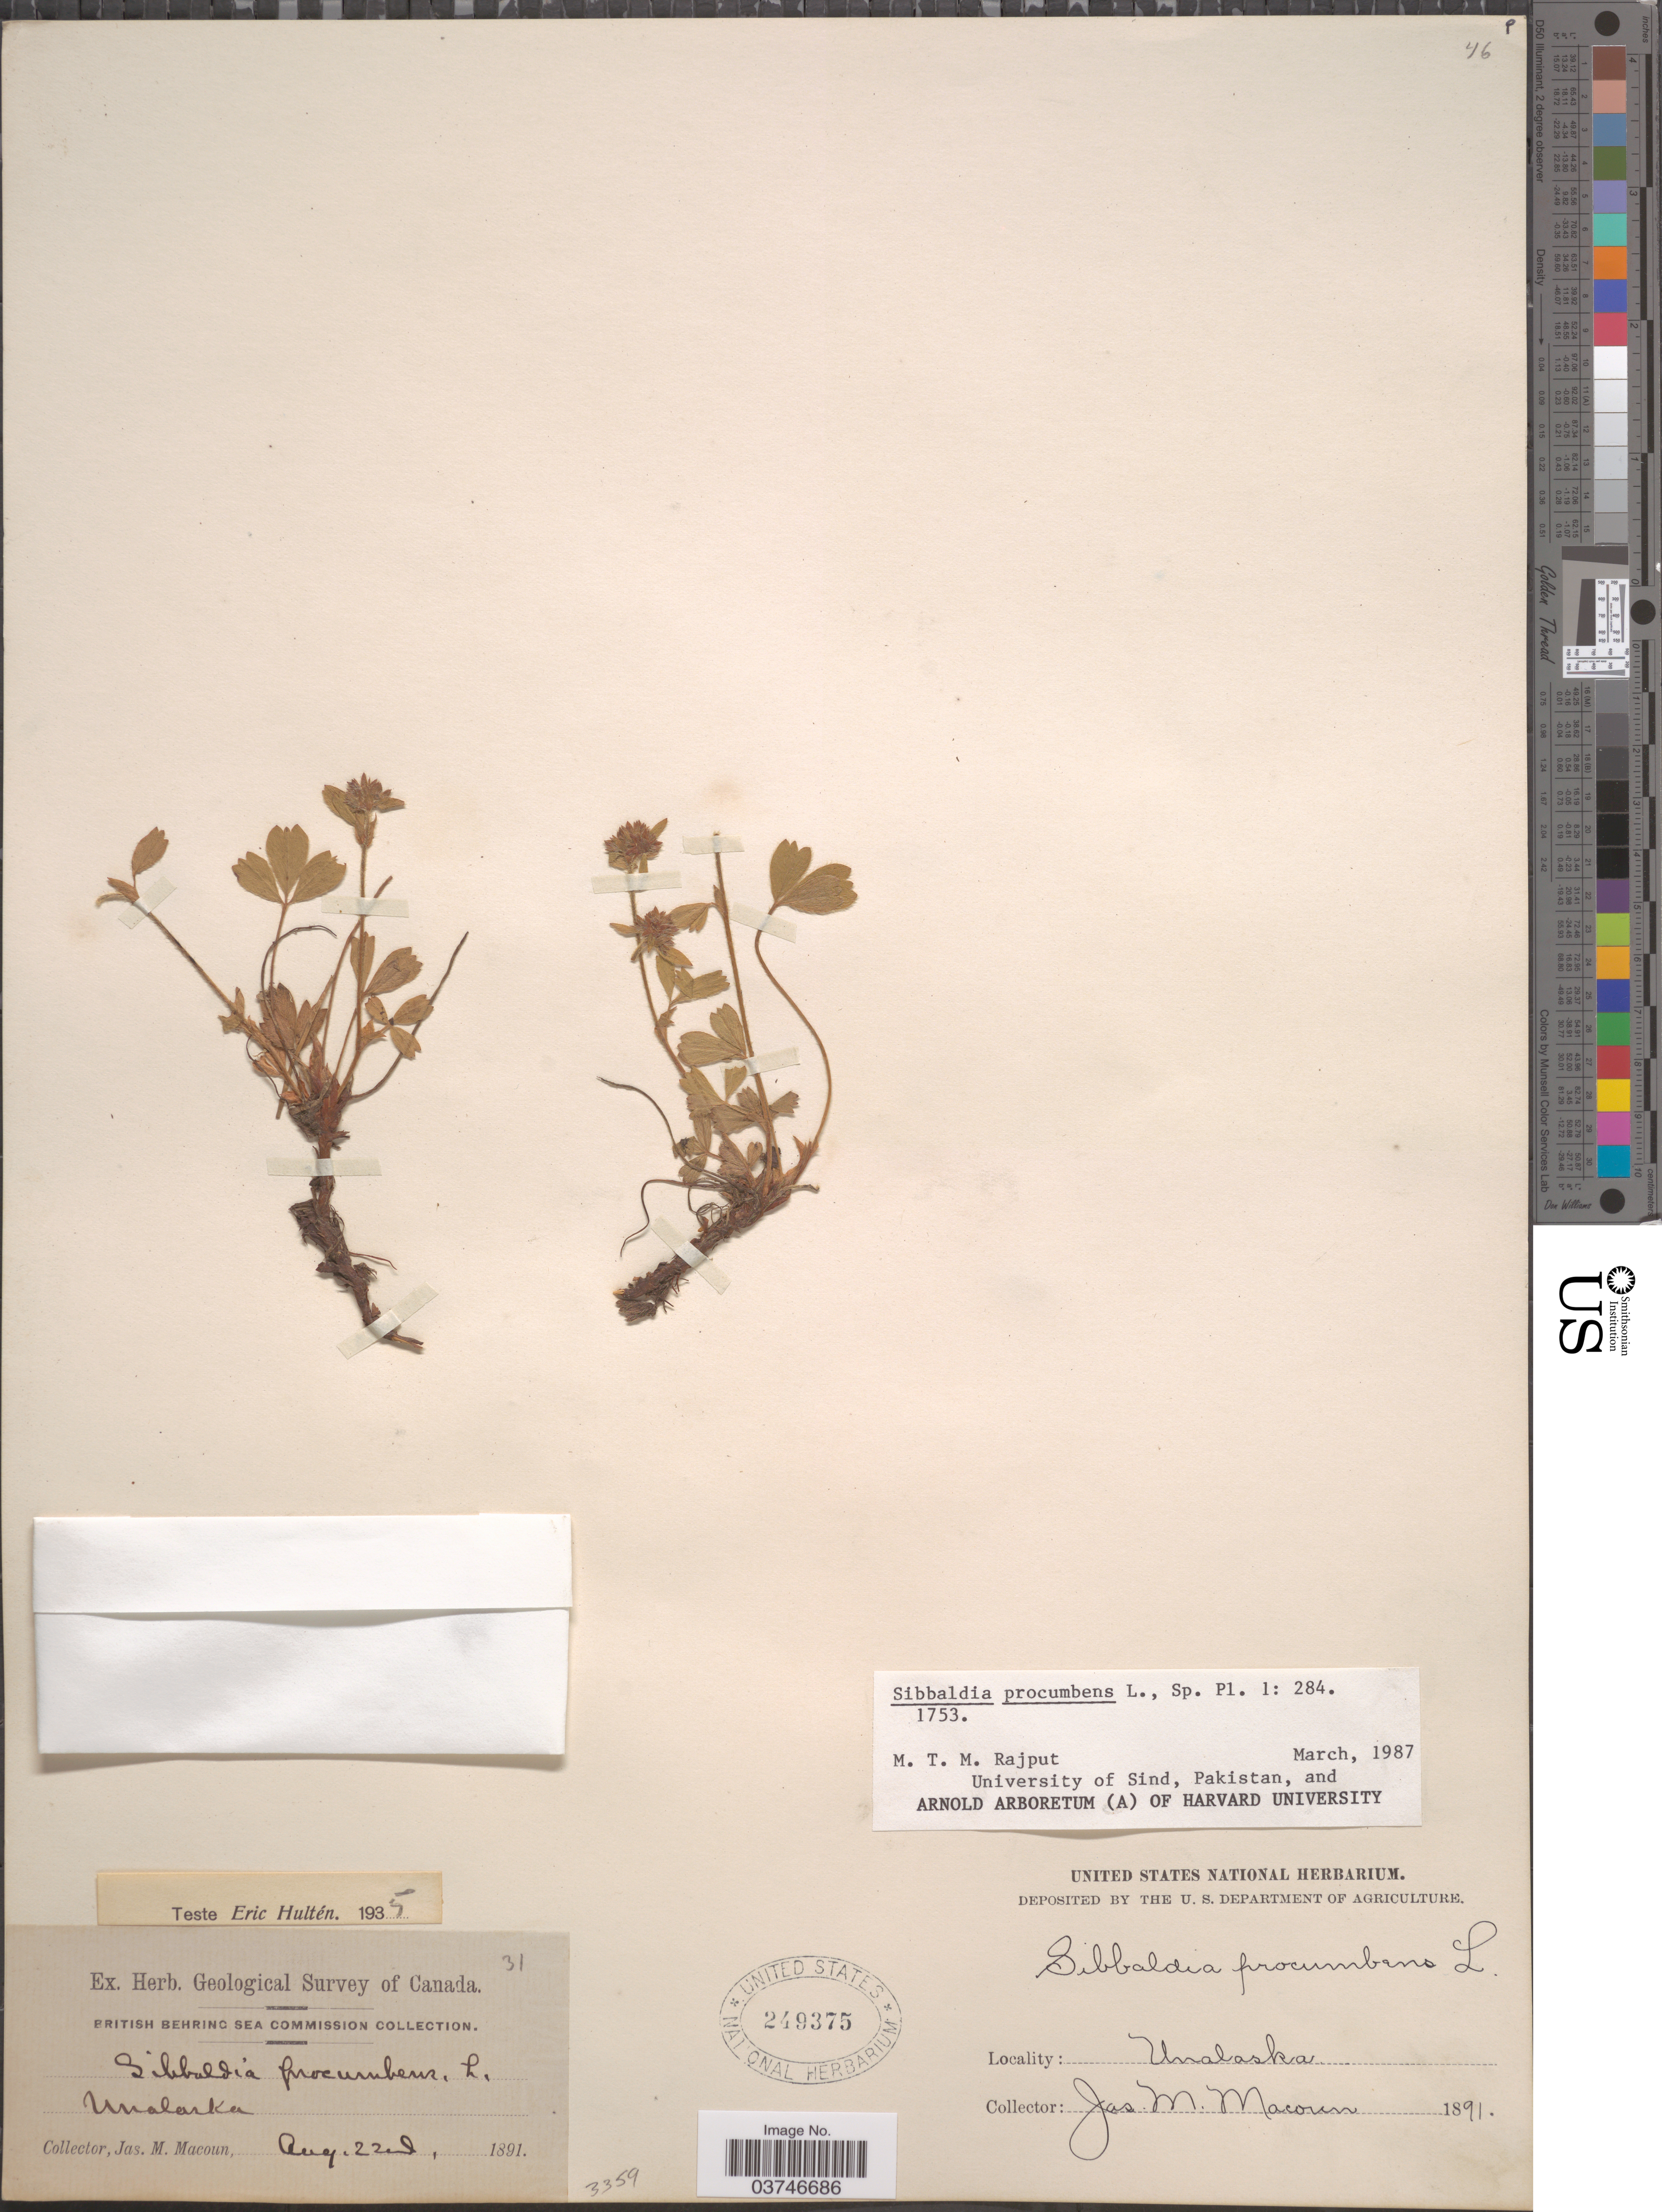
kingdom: Plantae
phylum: Tracheophyta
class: Magnoliopsida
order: Rosales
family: Rosaceae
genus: Sibbaldia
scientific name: Sibbaldia procumbens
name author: L.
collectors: J. M. Macoun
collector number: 31?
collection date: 1891-08-22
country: United States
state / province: Alaska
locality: Unalaska.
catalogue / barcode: US 249375